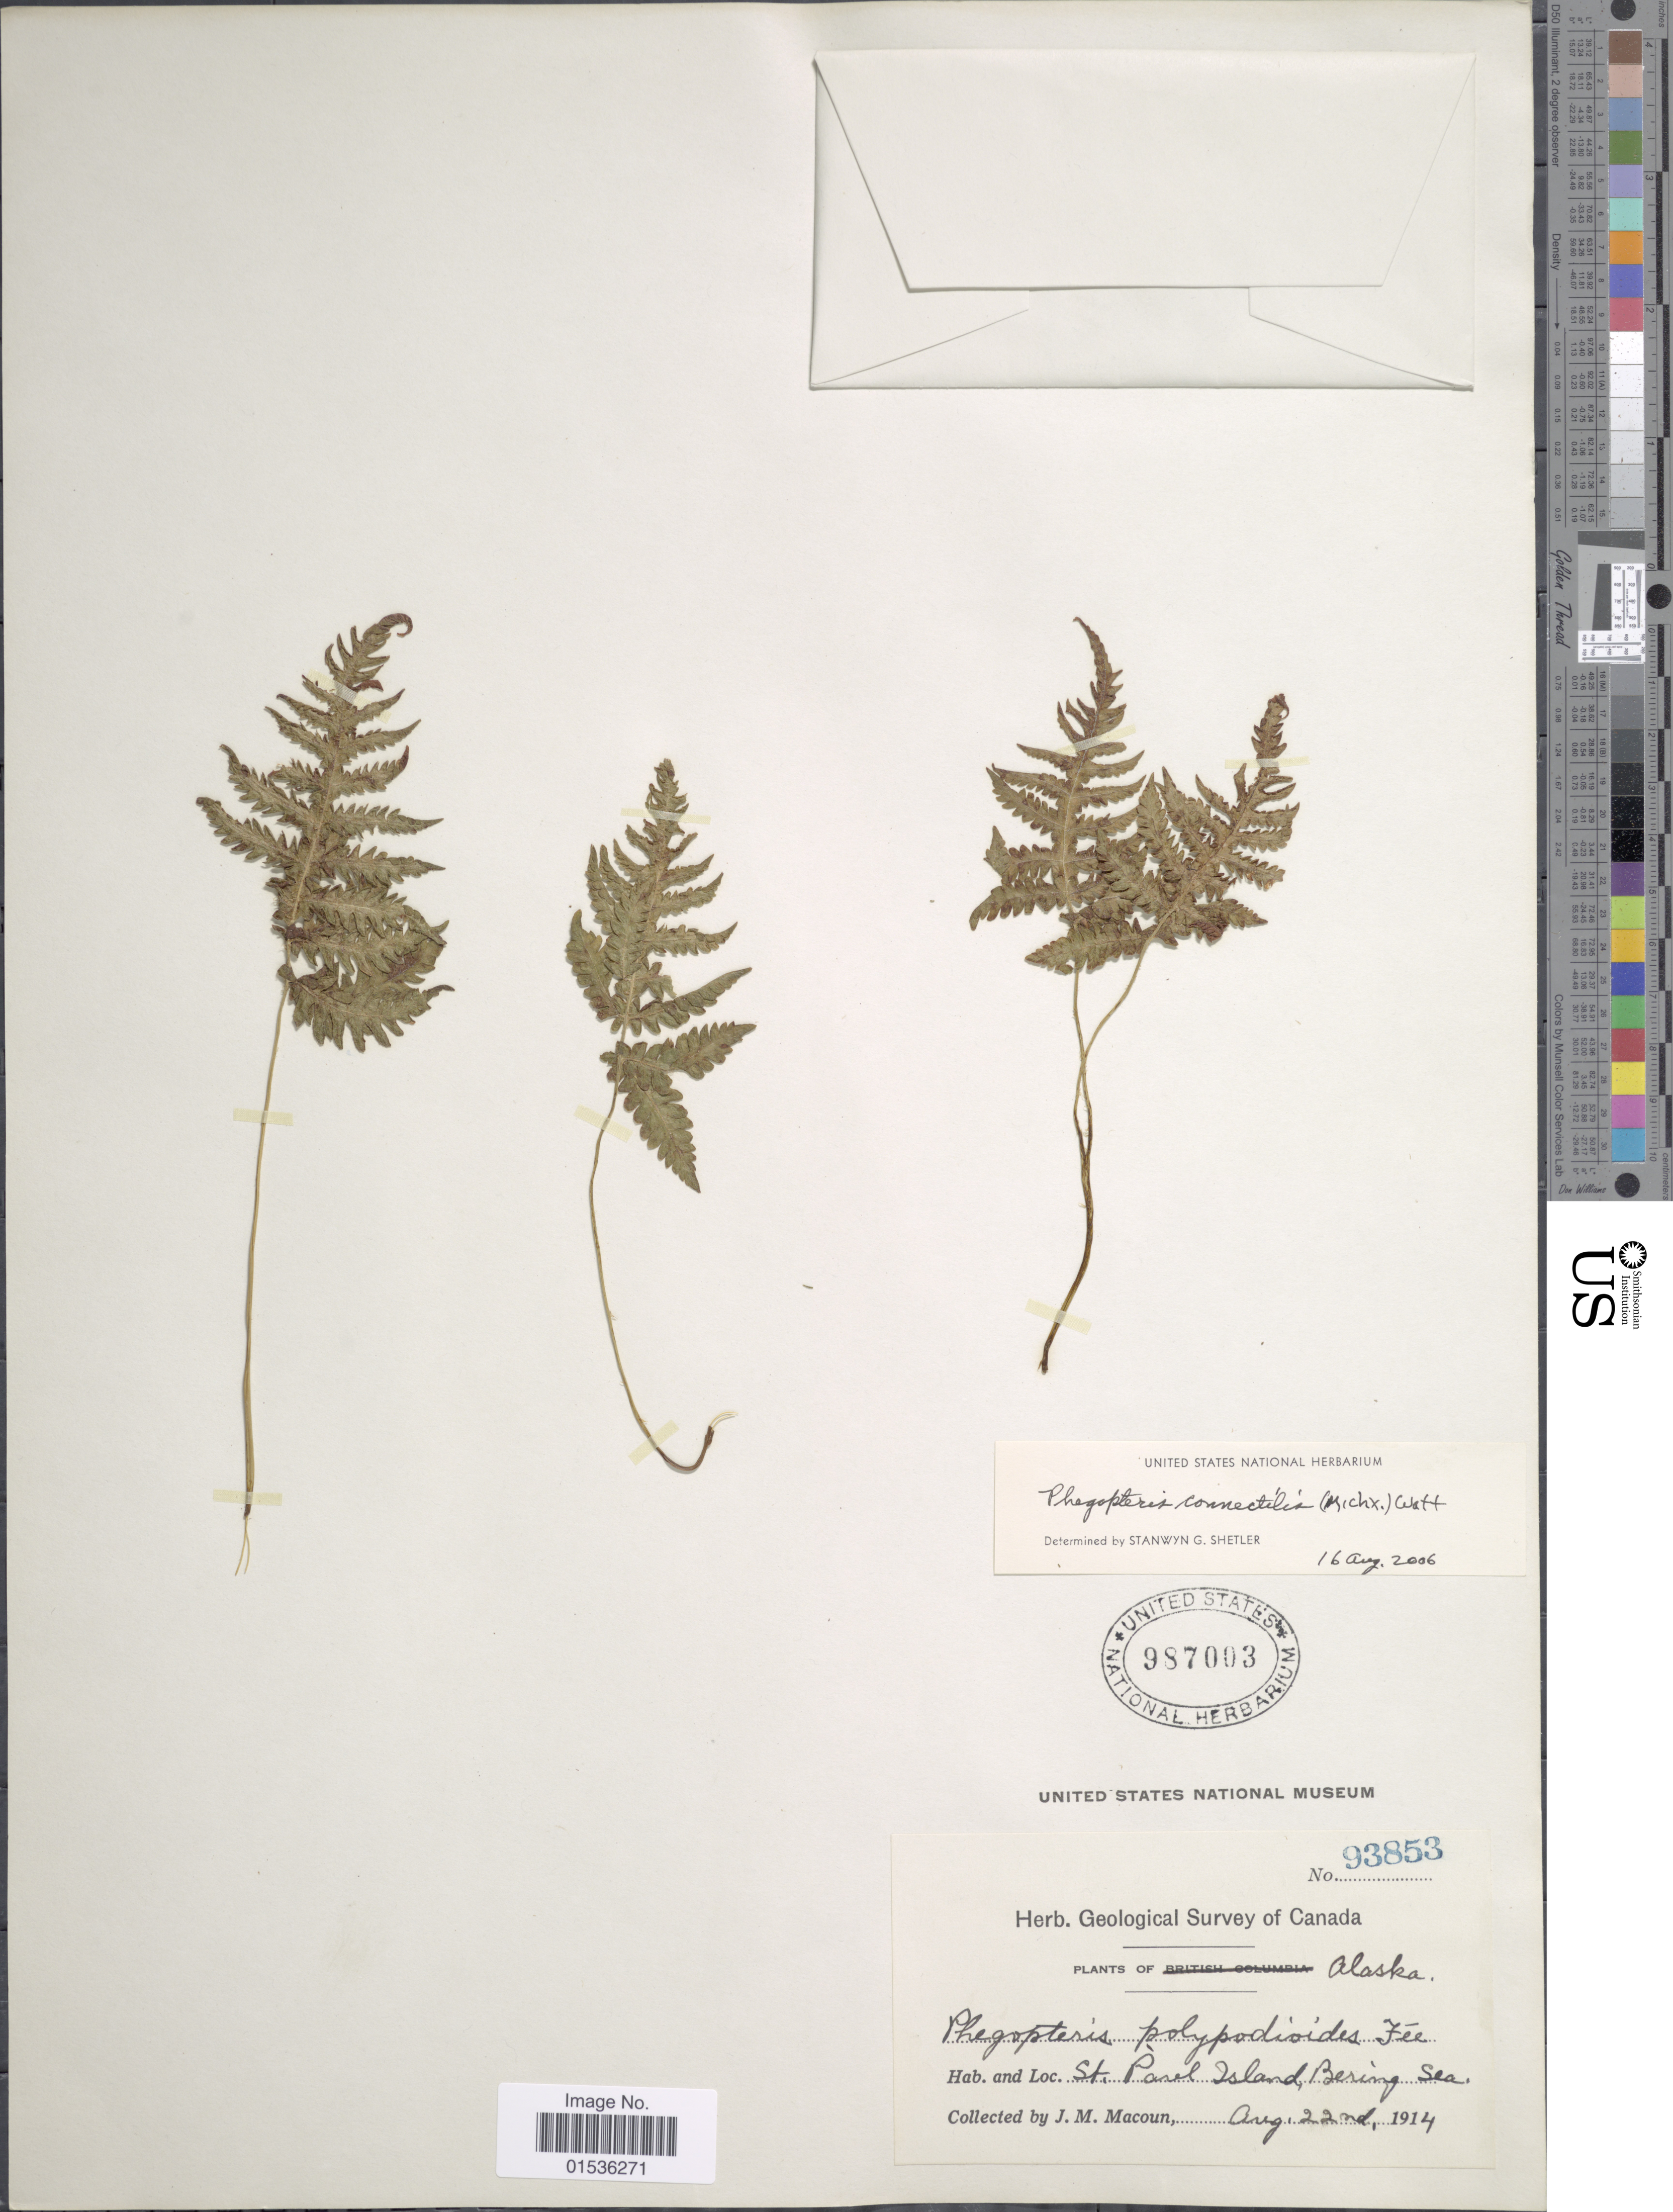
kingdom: Plantae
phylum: Tracheophyta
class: Polypodiopsida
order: Polypodiales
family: Thelypteridaceae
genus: Phegopteris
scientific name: Phegopteris connectilis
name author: (Michx.) Watt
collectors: J. M. Macoun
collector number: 93853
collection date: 1914-08-22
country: United States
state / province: Alaska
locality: Alaska. St.Paul Island, Bering Sea.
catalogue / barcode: US 987003